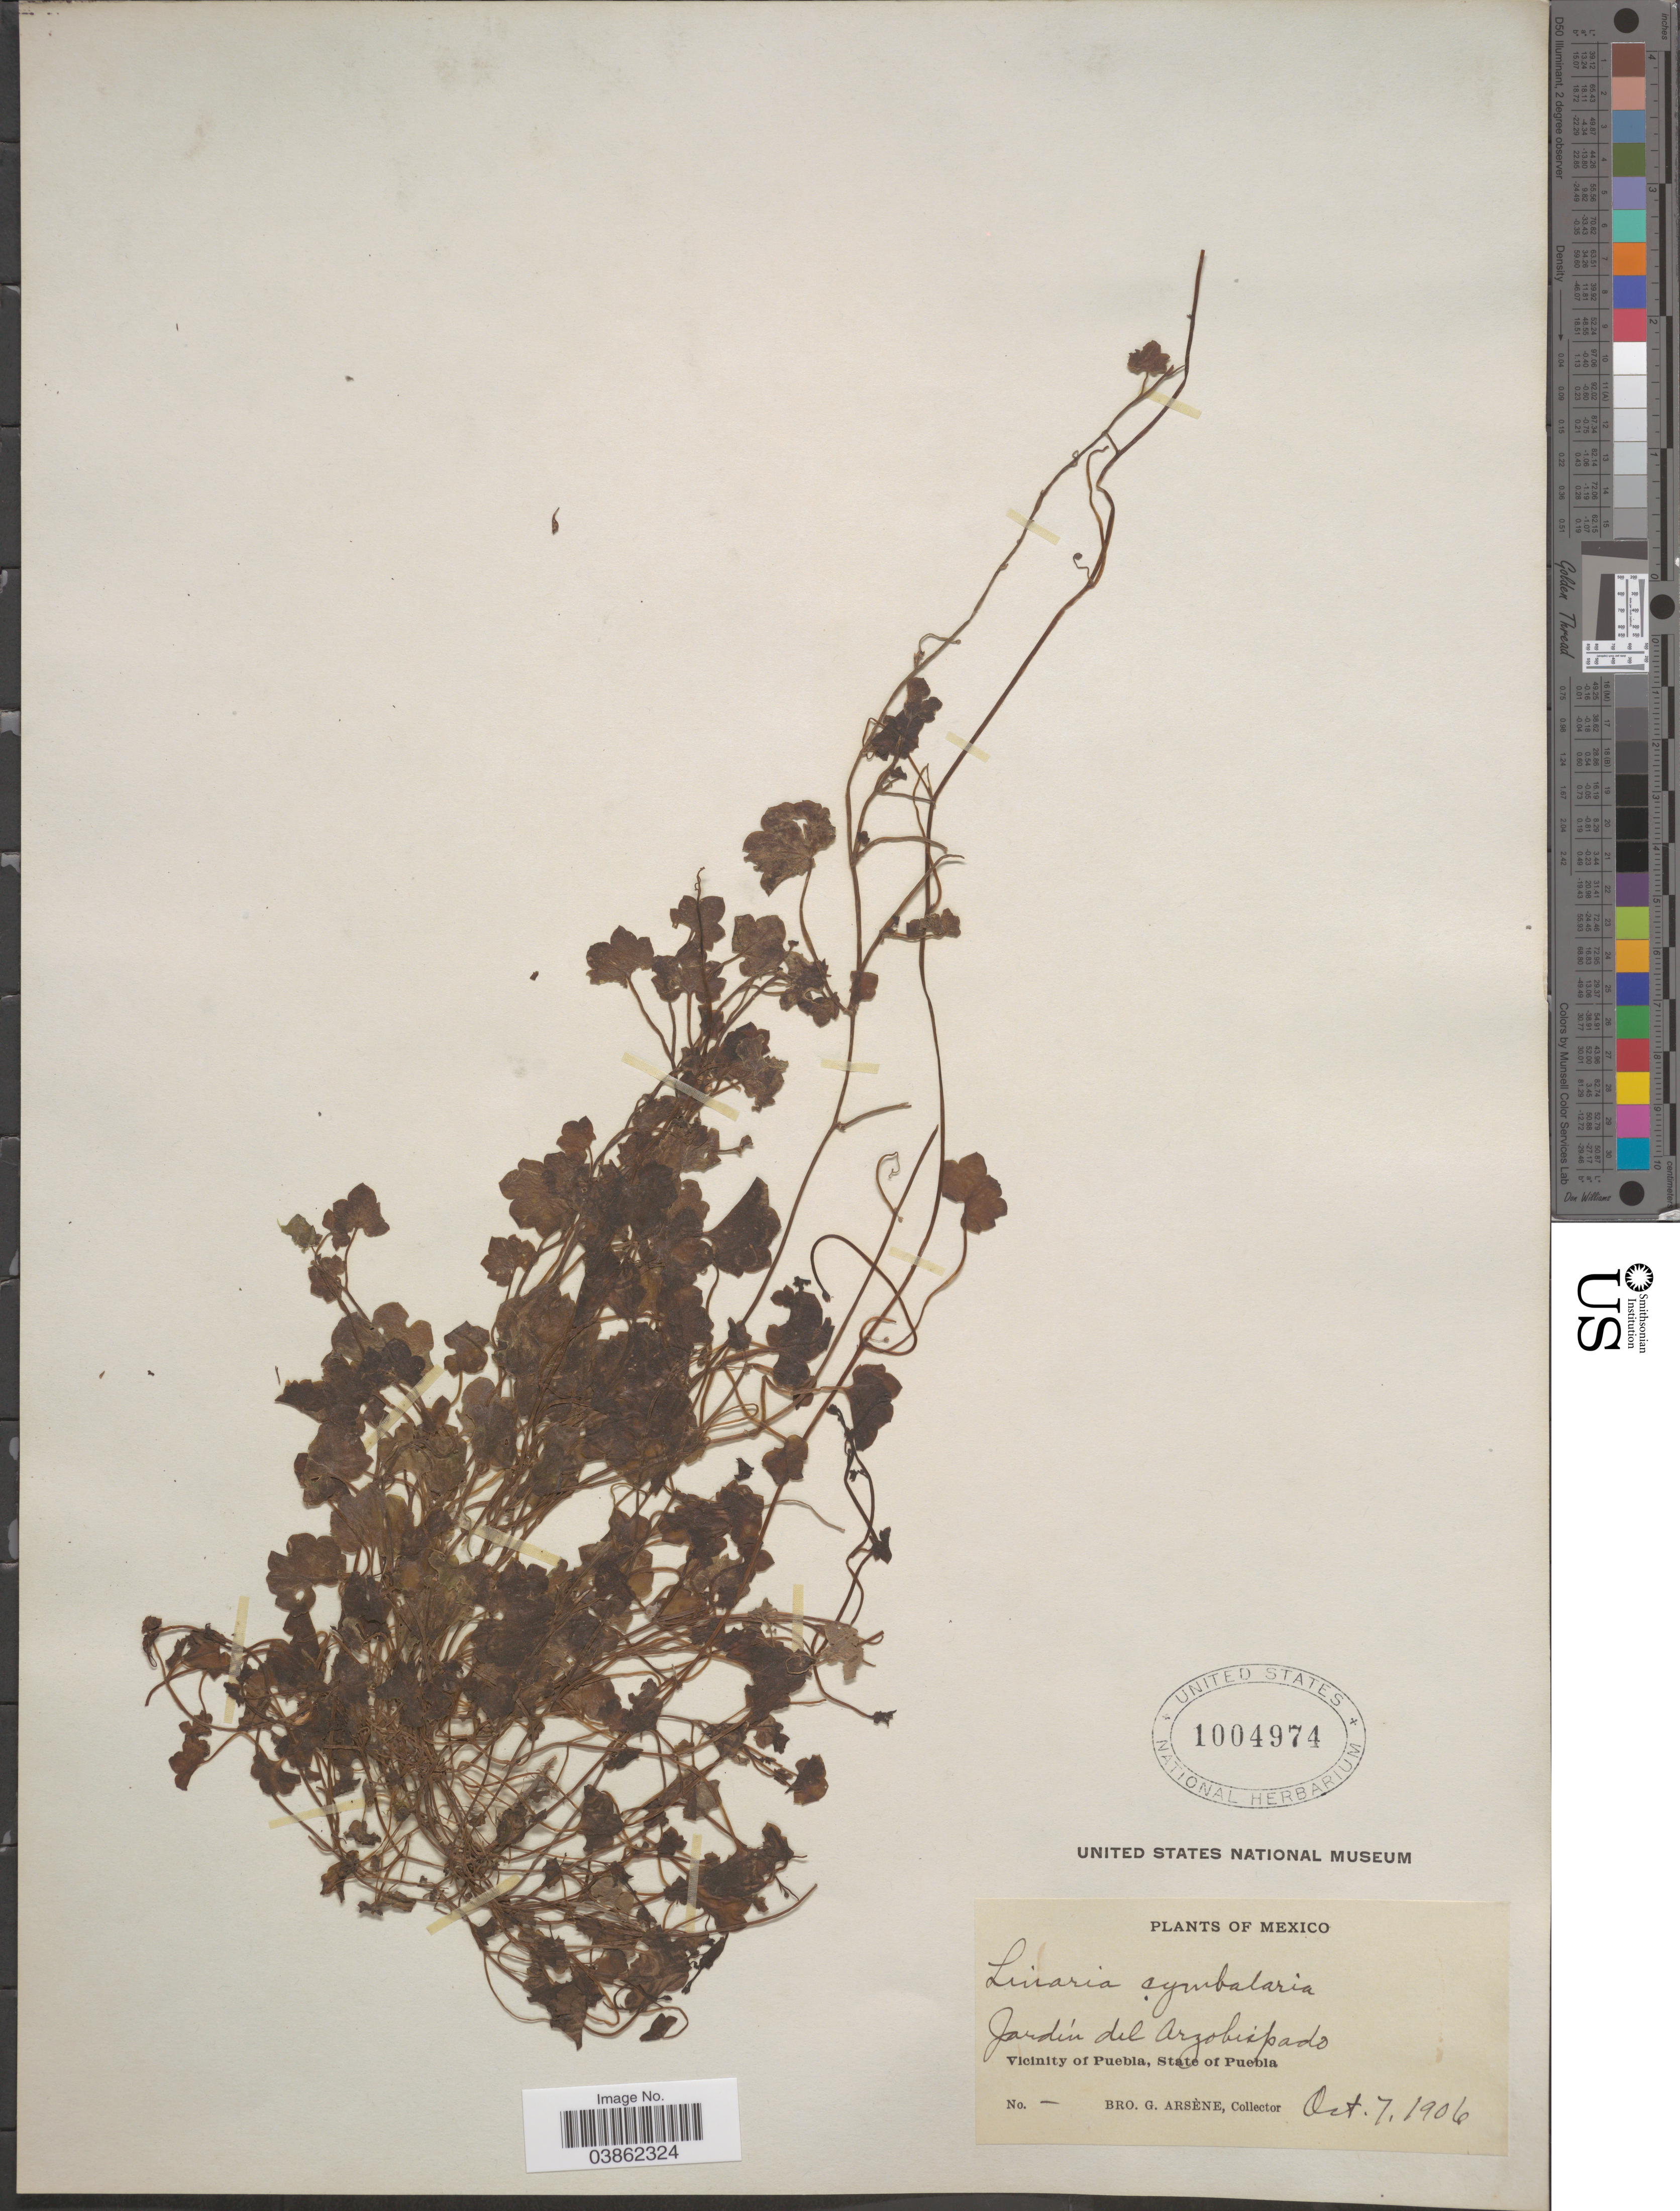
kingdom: Plantae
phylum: Tracheophyta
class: Magnoliopsida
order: Lamiales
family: Plantaginaceae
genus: Cymbalaria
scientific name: Cymbalaria muralis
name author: Gaertn. et al.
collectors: Bro. G. Arsène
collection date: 1906-10-07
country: Mexico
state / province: Puebla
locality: Jardín del Arzobispado. Vicinity of Puebla.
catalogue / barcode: US 1004974